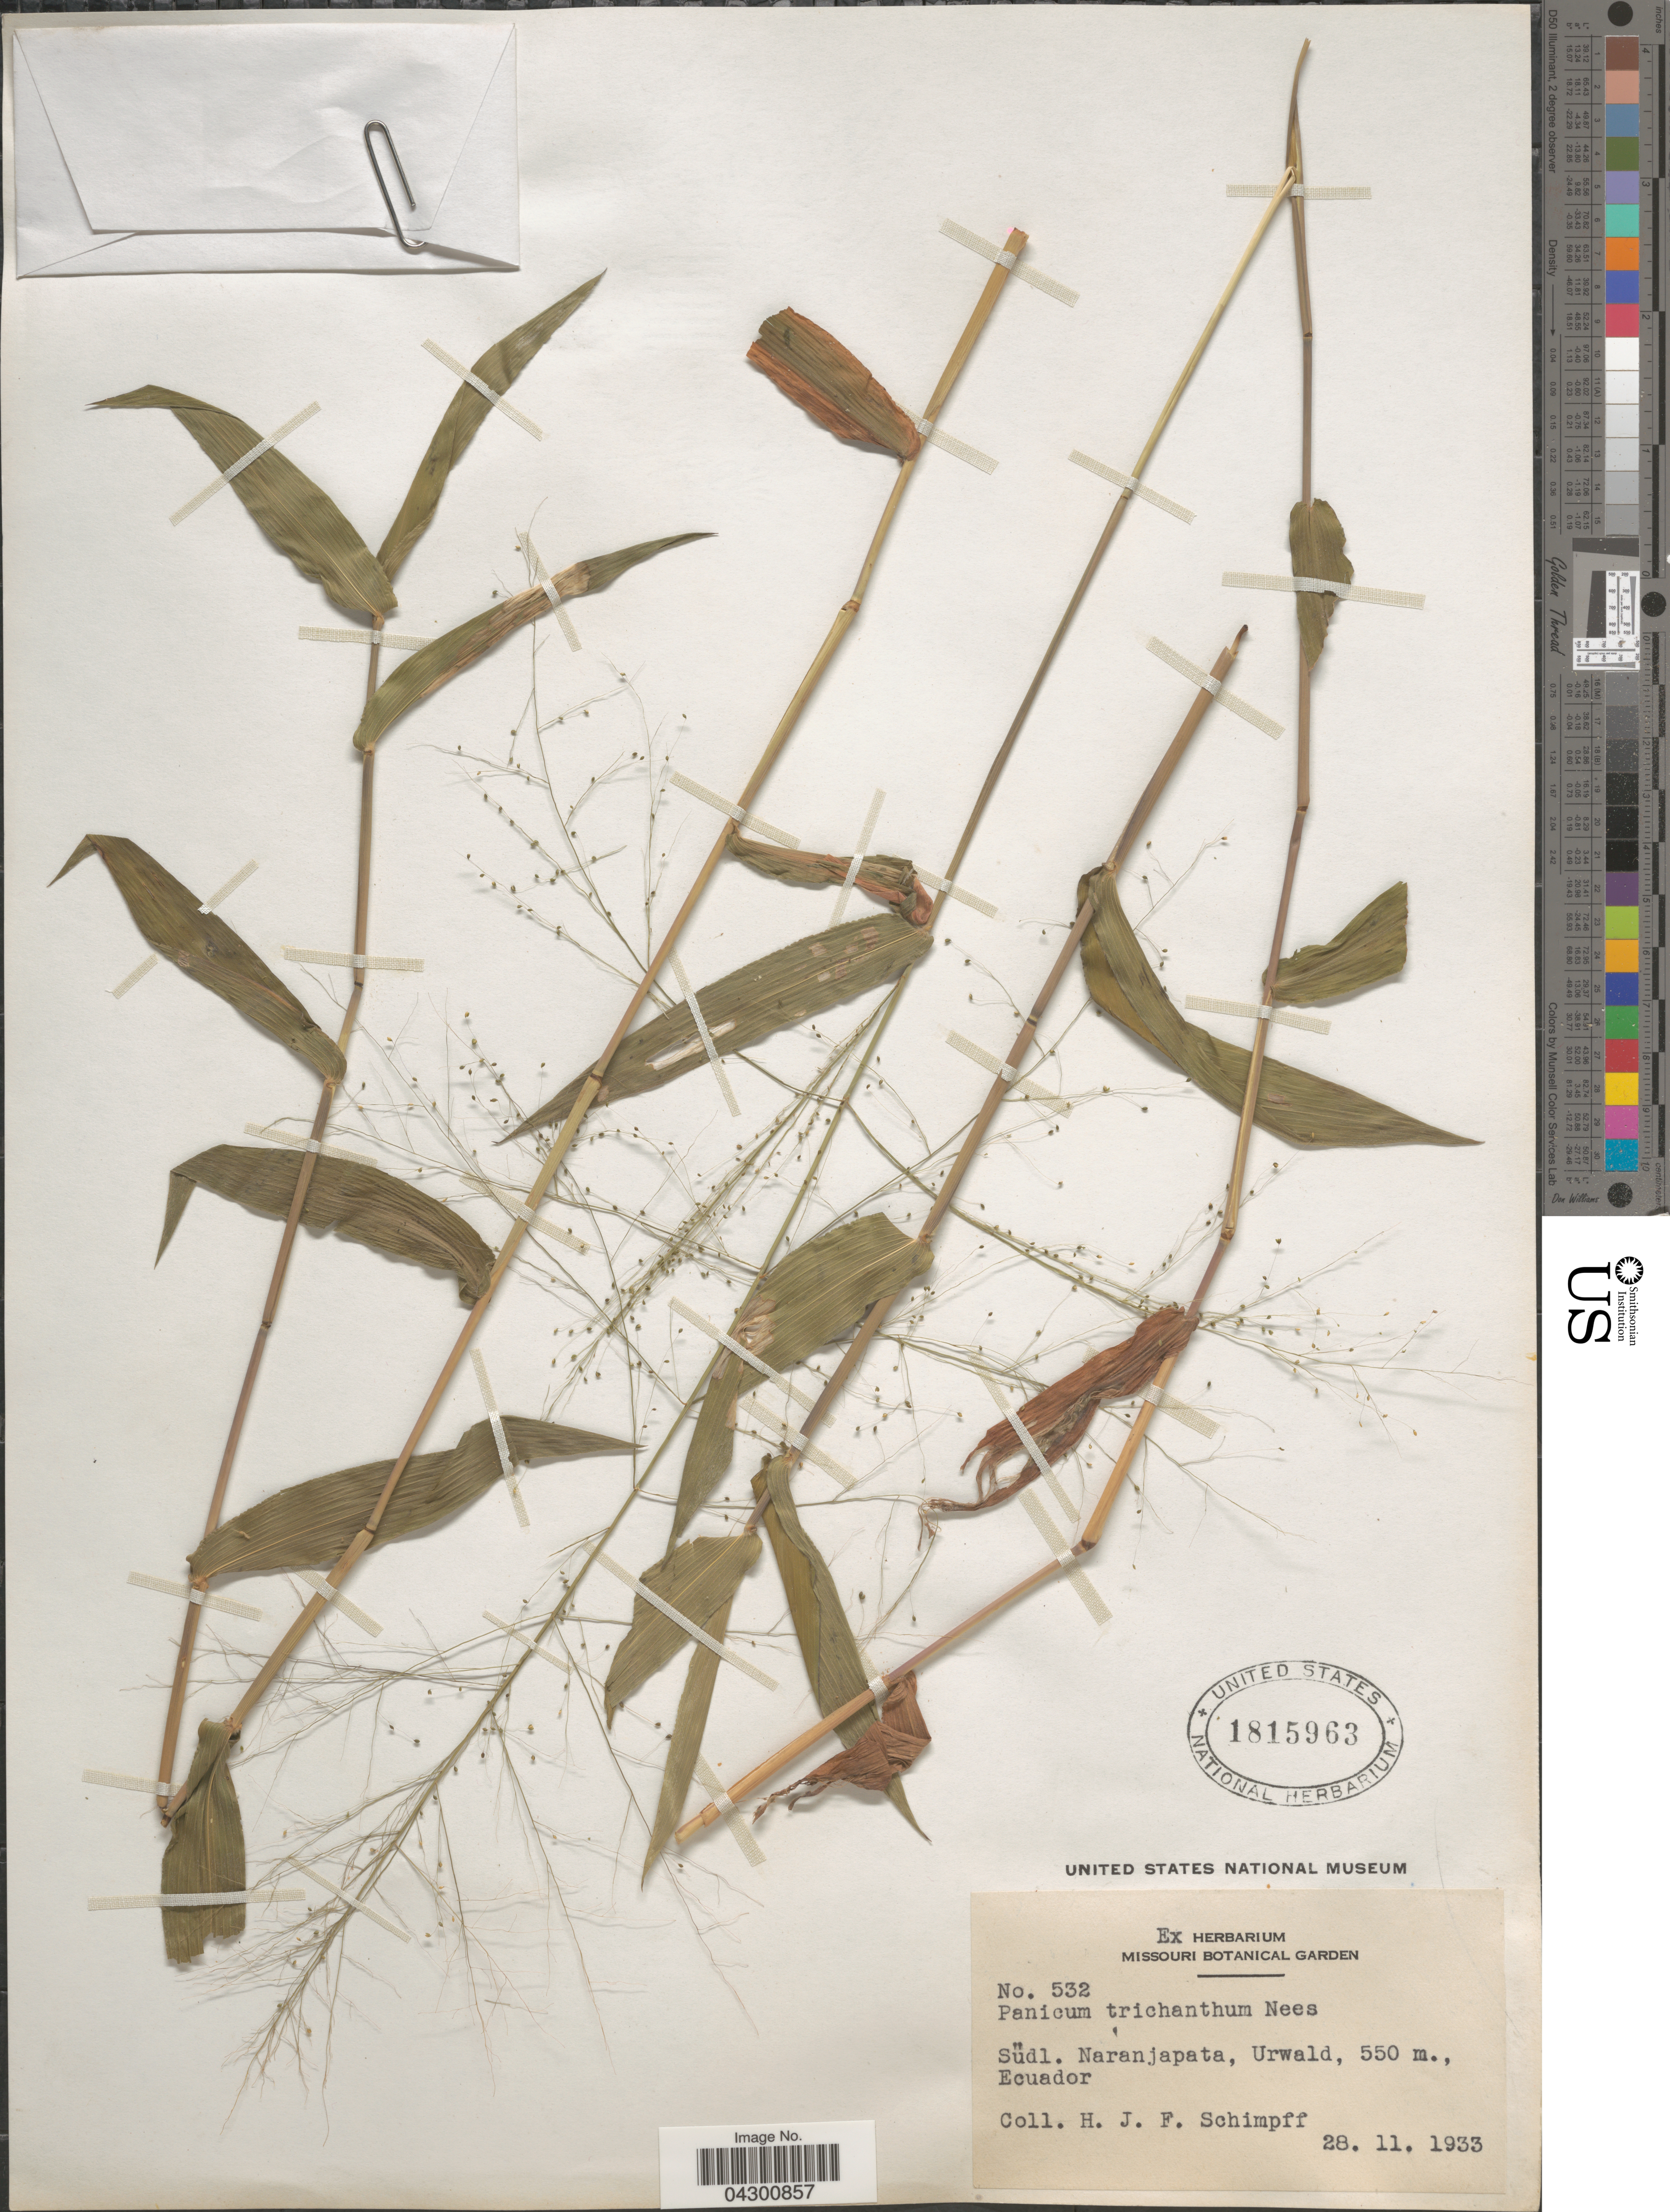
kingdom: Plantae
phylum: Tracheophyta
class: Liliopsida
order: Poales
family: Poaceae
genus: Panicum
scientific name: Panicum trichanthum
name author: Nees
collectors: H. Schimpff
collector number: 532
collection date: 1933-11-28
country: Ecuador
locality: Südl. Naranjapata, Urwald.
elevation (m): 550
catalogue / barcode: US 1815963